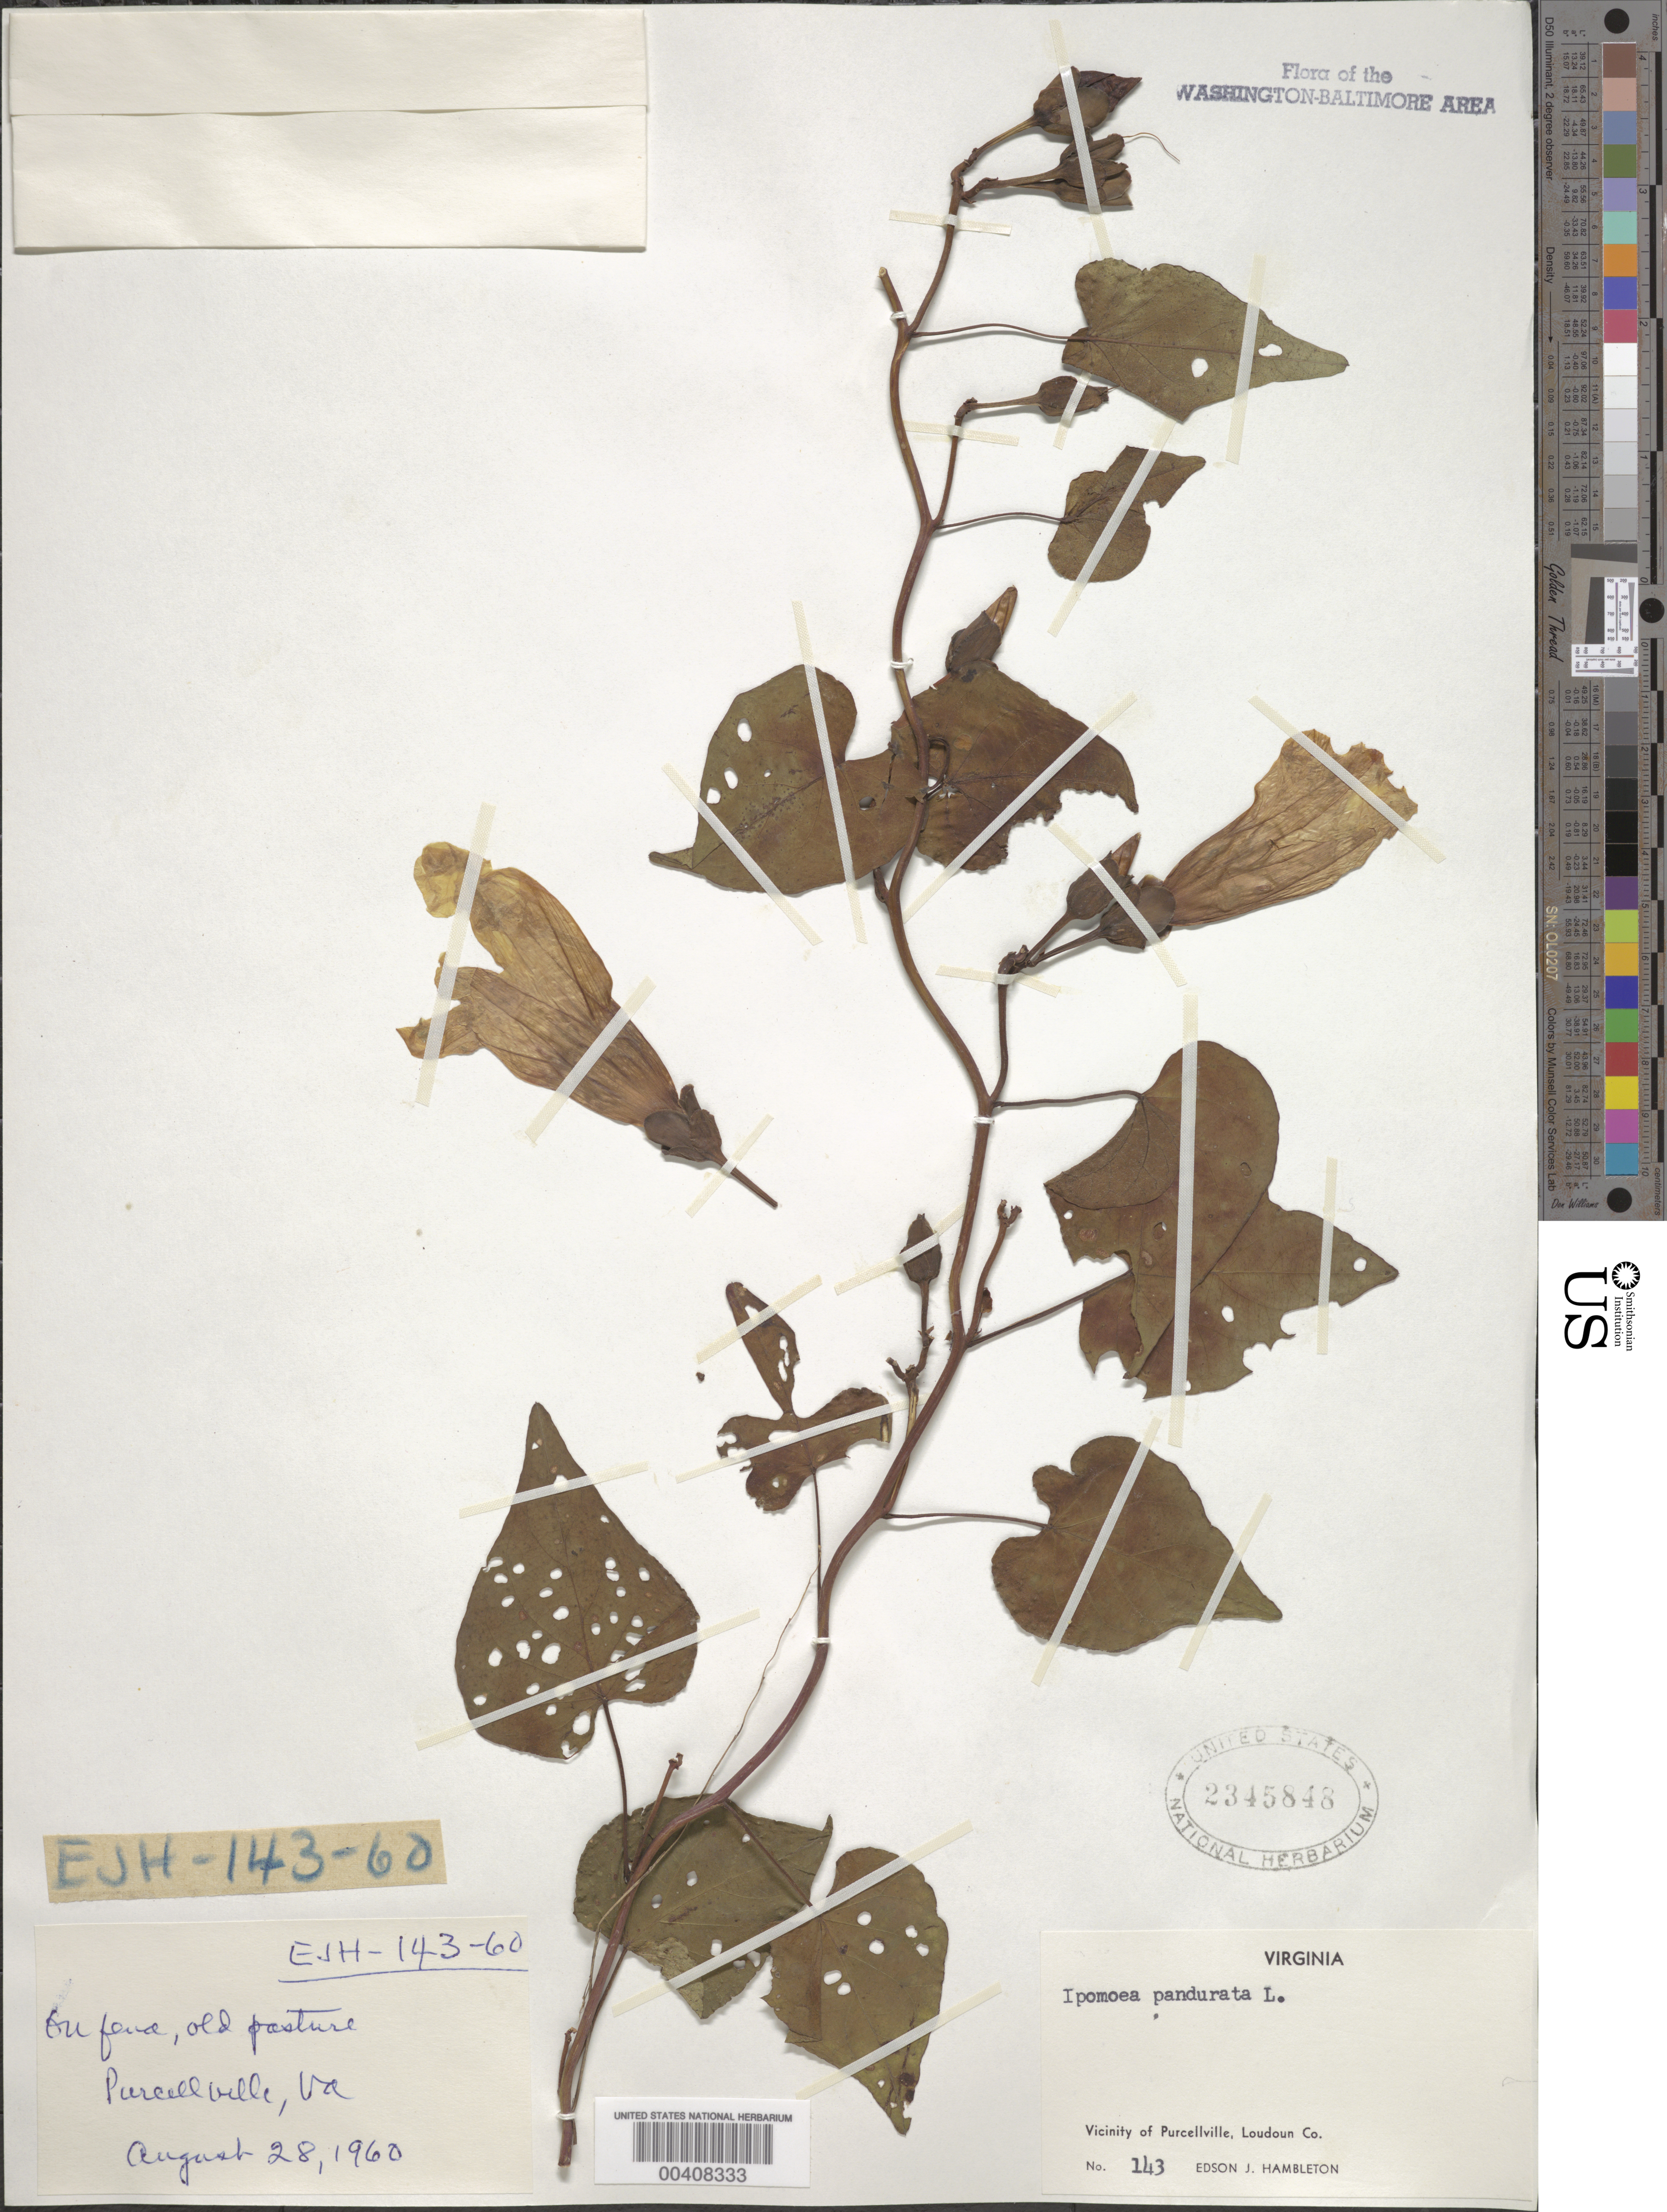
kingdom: Plantae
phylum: Tracheophyta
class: Magnoliopsida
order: Solanales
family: Convolvulaceae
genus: Ipomoea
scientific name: Ipomoea pandurata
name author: (L.) G. Mey.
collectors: E. Hambleton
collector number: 143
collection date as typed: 28 Aug 1960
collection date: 1960-08-28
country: United States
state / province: Virginia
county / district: Loudoun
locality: Vicinity of Purcellville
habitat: Old pasture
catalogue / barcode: US 2345848